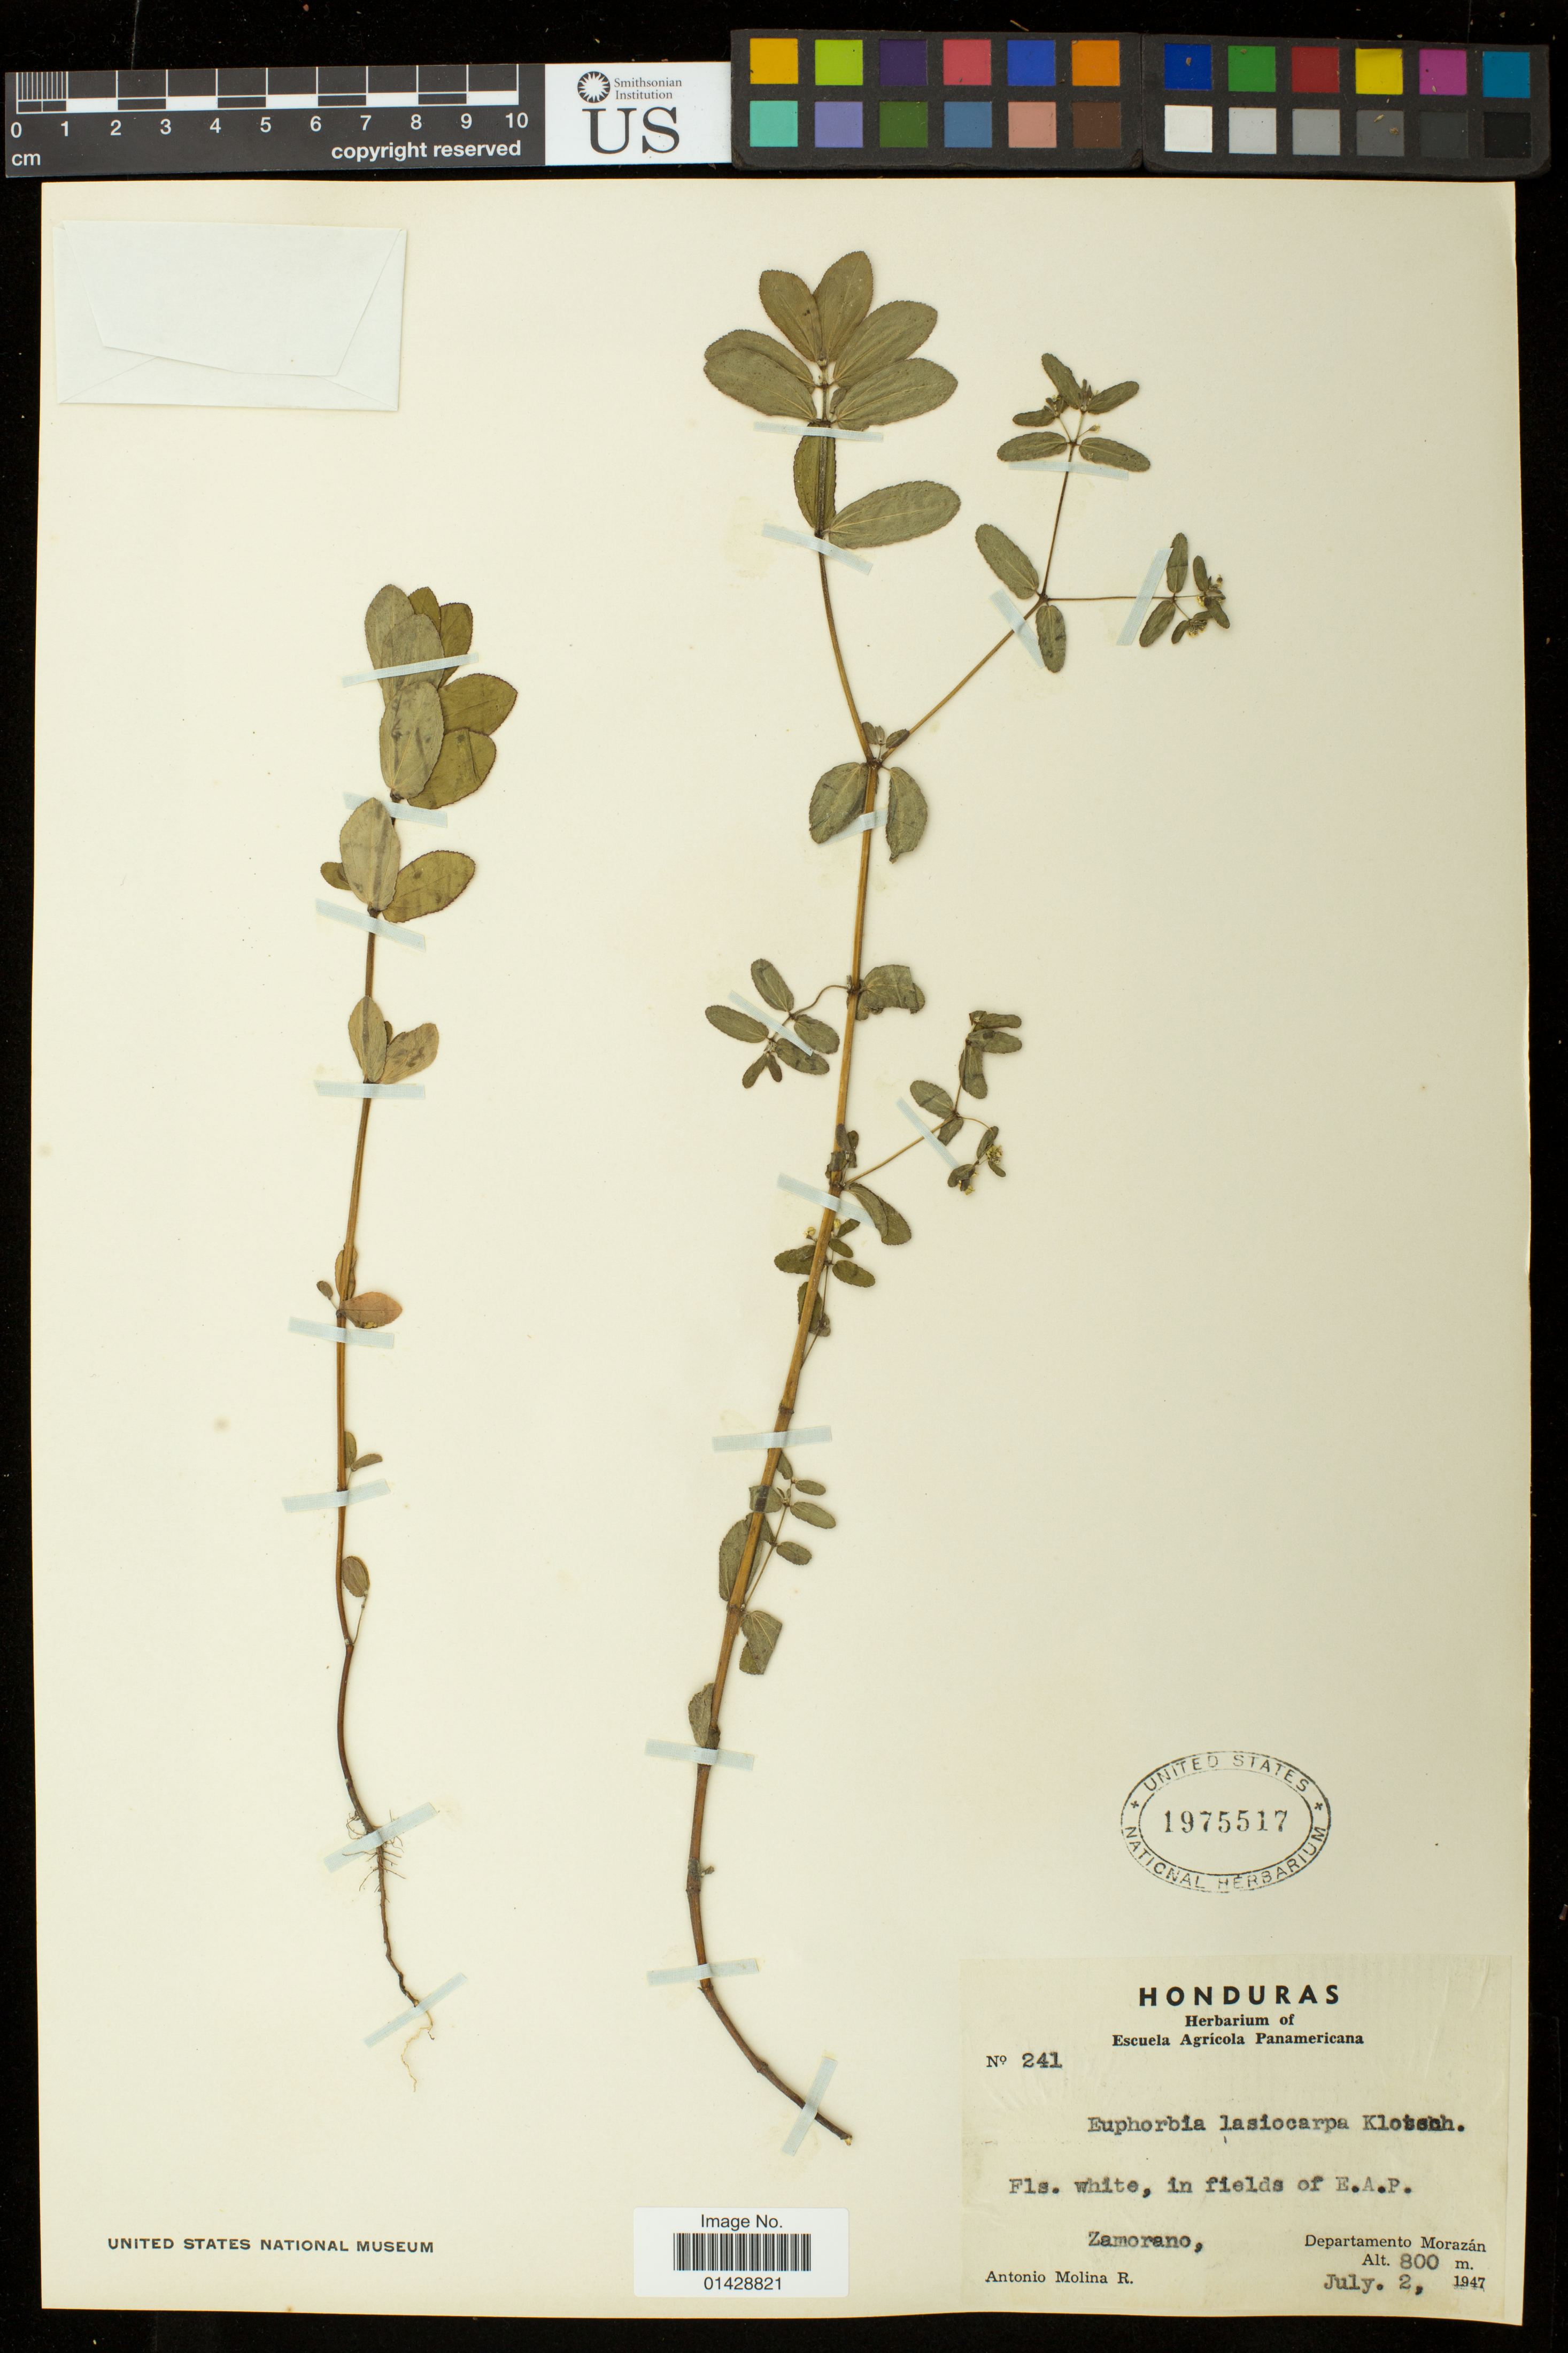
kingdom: Plantae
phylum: Tracheophyta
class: Magnoliopsida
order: Malpighiales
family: Euphorbiaceae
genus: Euphorbia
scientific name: Euphorbia lasiocarpa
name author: Klotzsch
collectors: A. Molina R.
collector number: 241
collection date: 1947-07-02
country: Honduras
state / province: Fco. Morazán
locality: Zamorano, Departmento Morazan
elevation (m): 800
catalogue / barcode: US 1975517